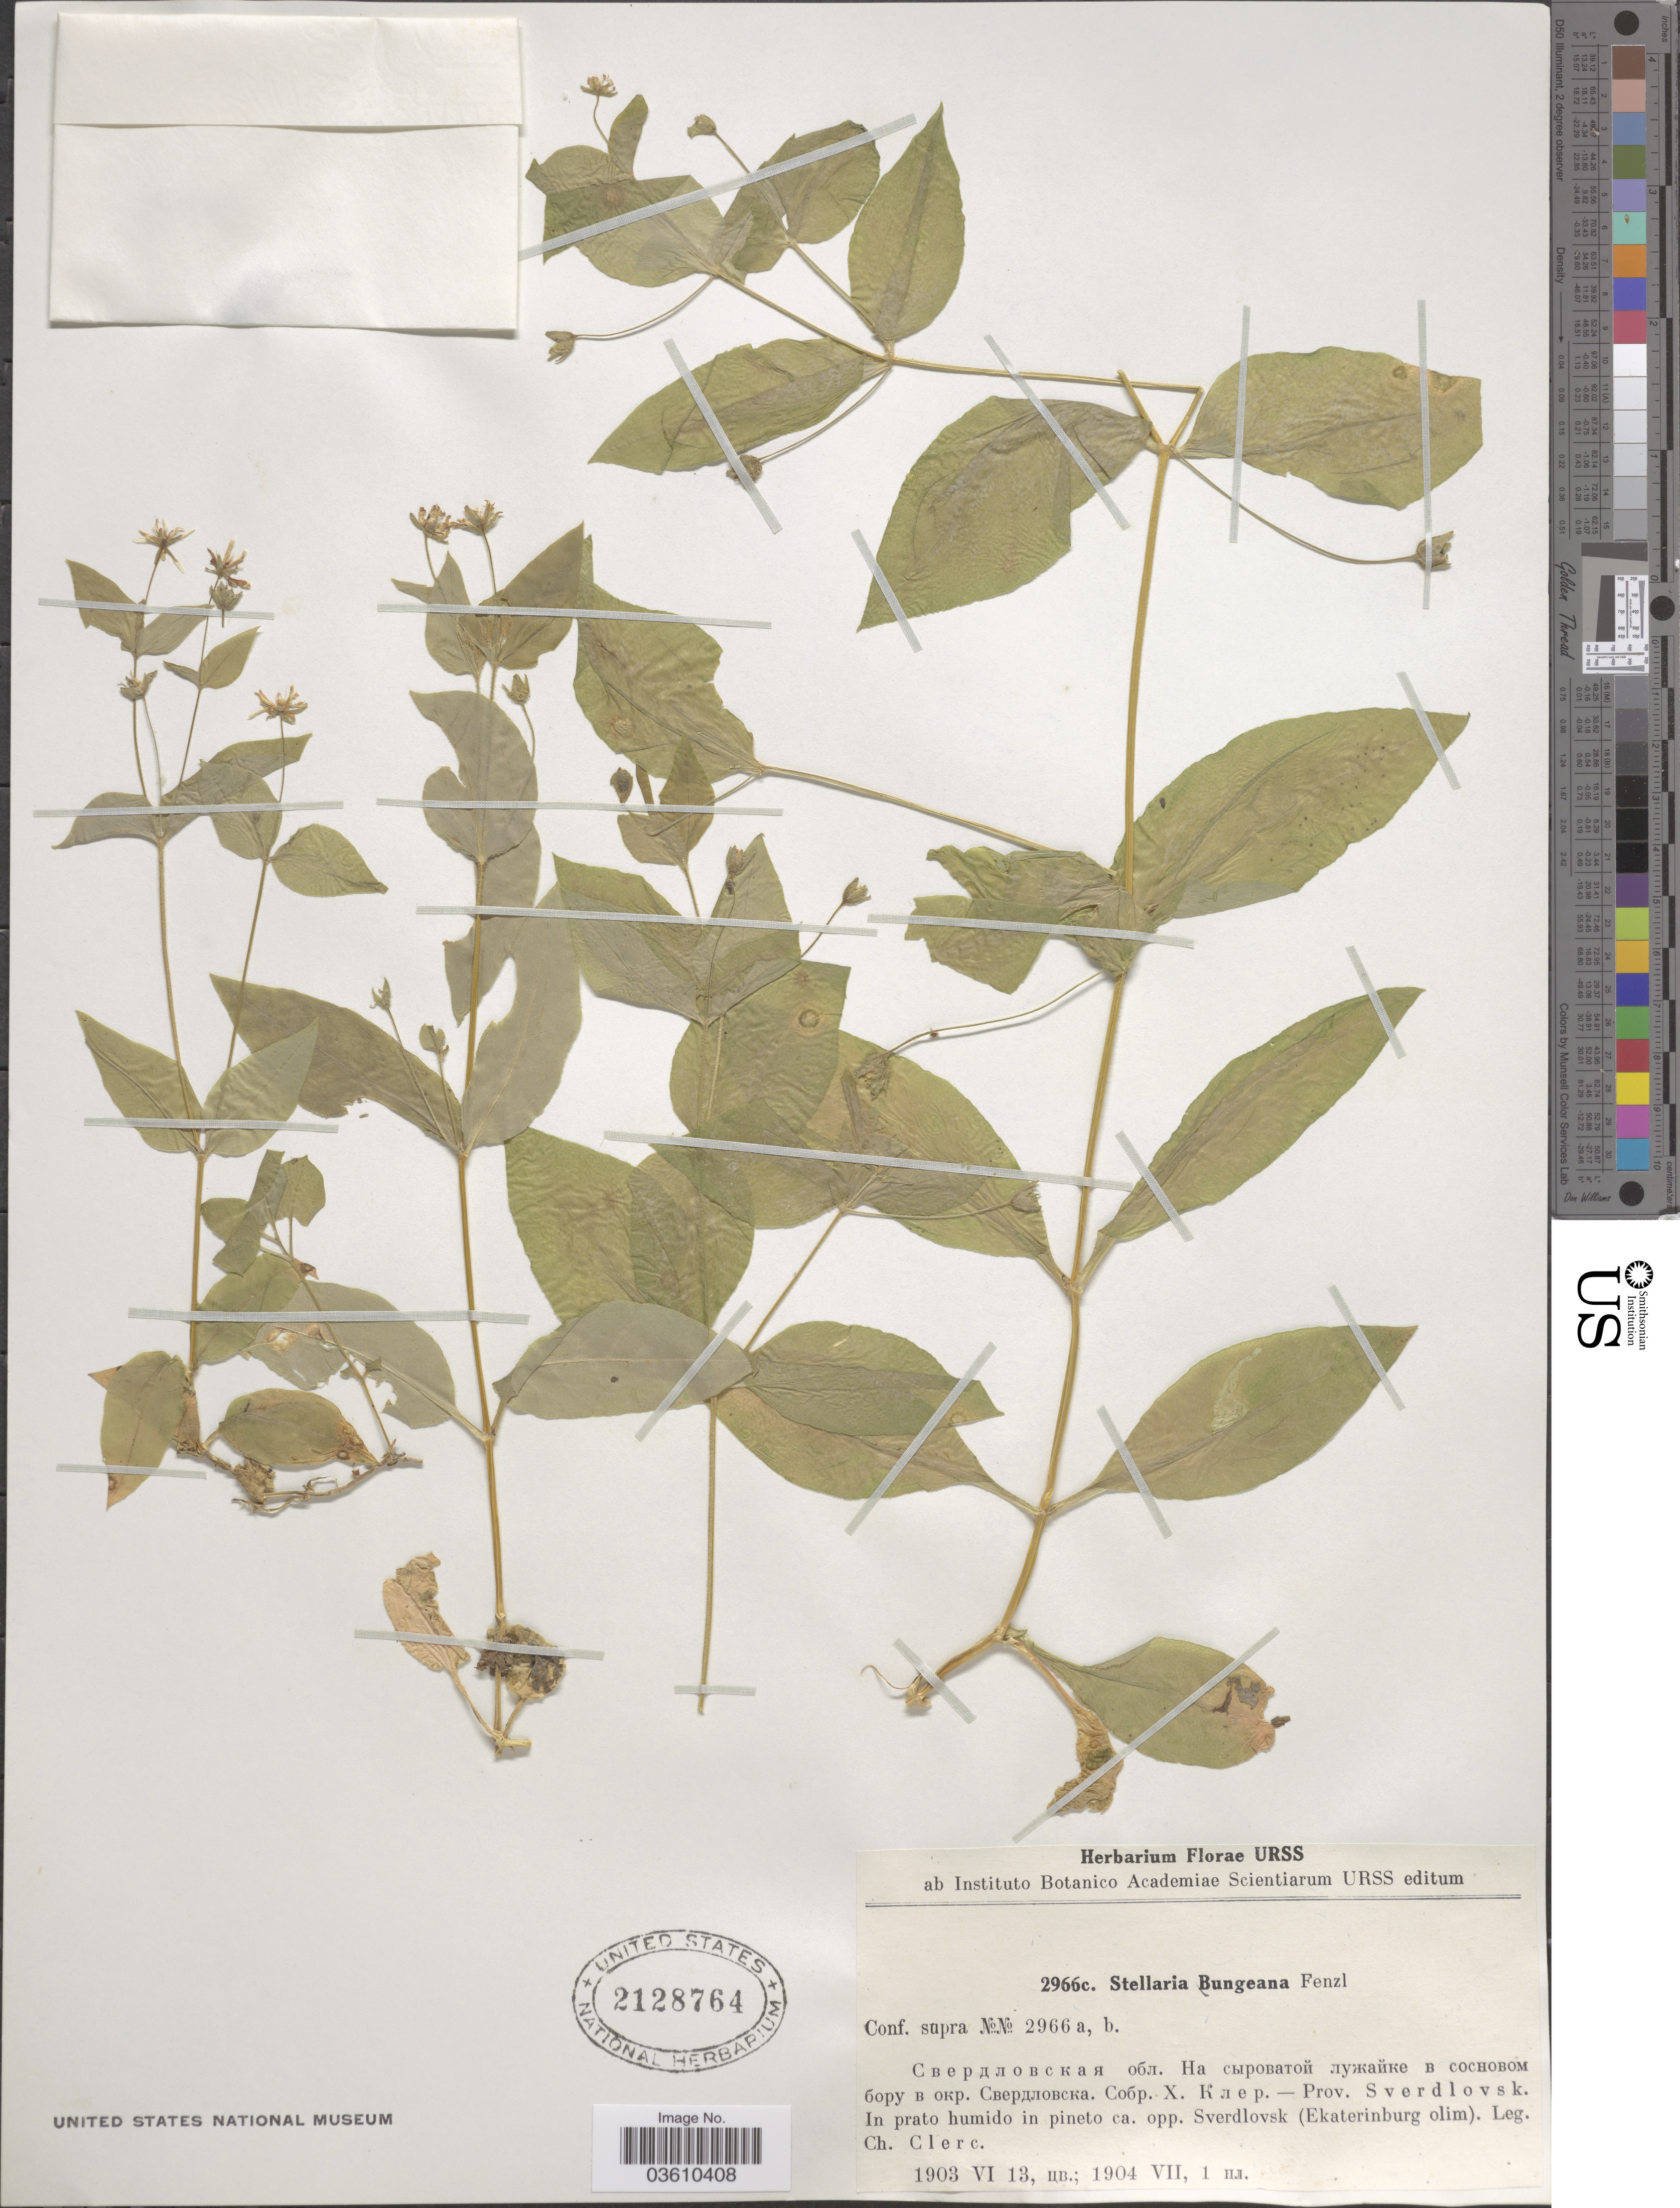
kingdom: Plantae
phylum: Tracheophyta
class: Magnoliopsida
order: Caryophyllales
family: Caryophyllaceae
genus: Stellaria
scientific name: Stellaria bungeana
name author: Fenzl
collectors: C. Clerc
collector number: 2966c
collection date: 1903-06-13/1904-07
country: Russian Federation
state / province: Sverdlovsk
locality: Prov. Sverdlovsk. In prato humido in pineto ca. opp. Sverdlovsk (Ekaterinburg olim).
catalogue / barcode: US 2128764